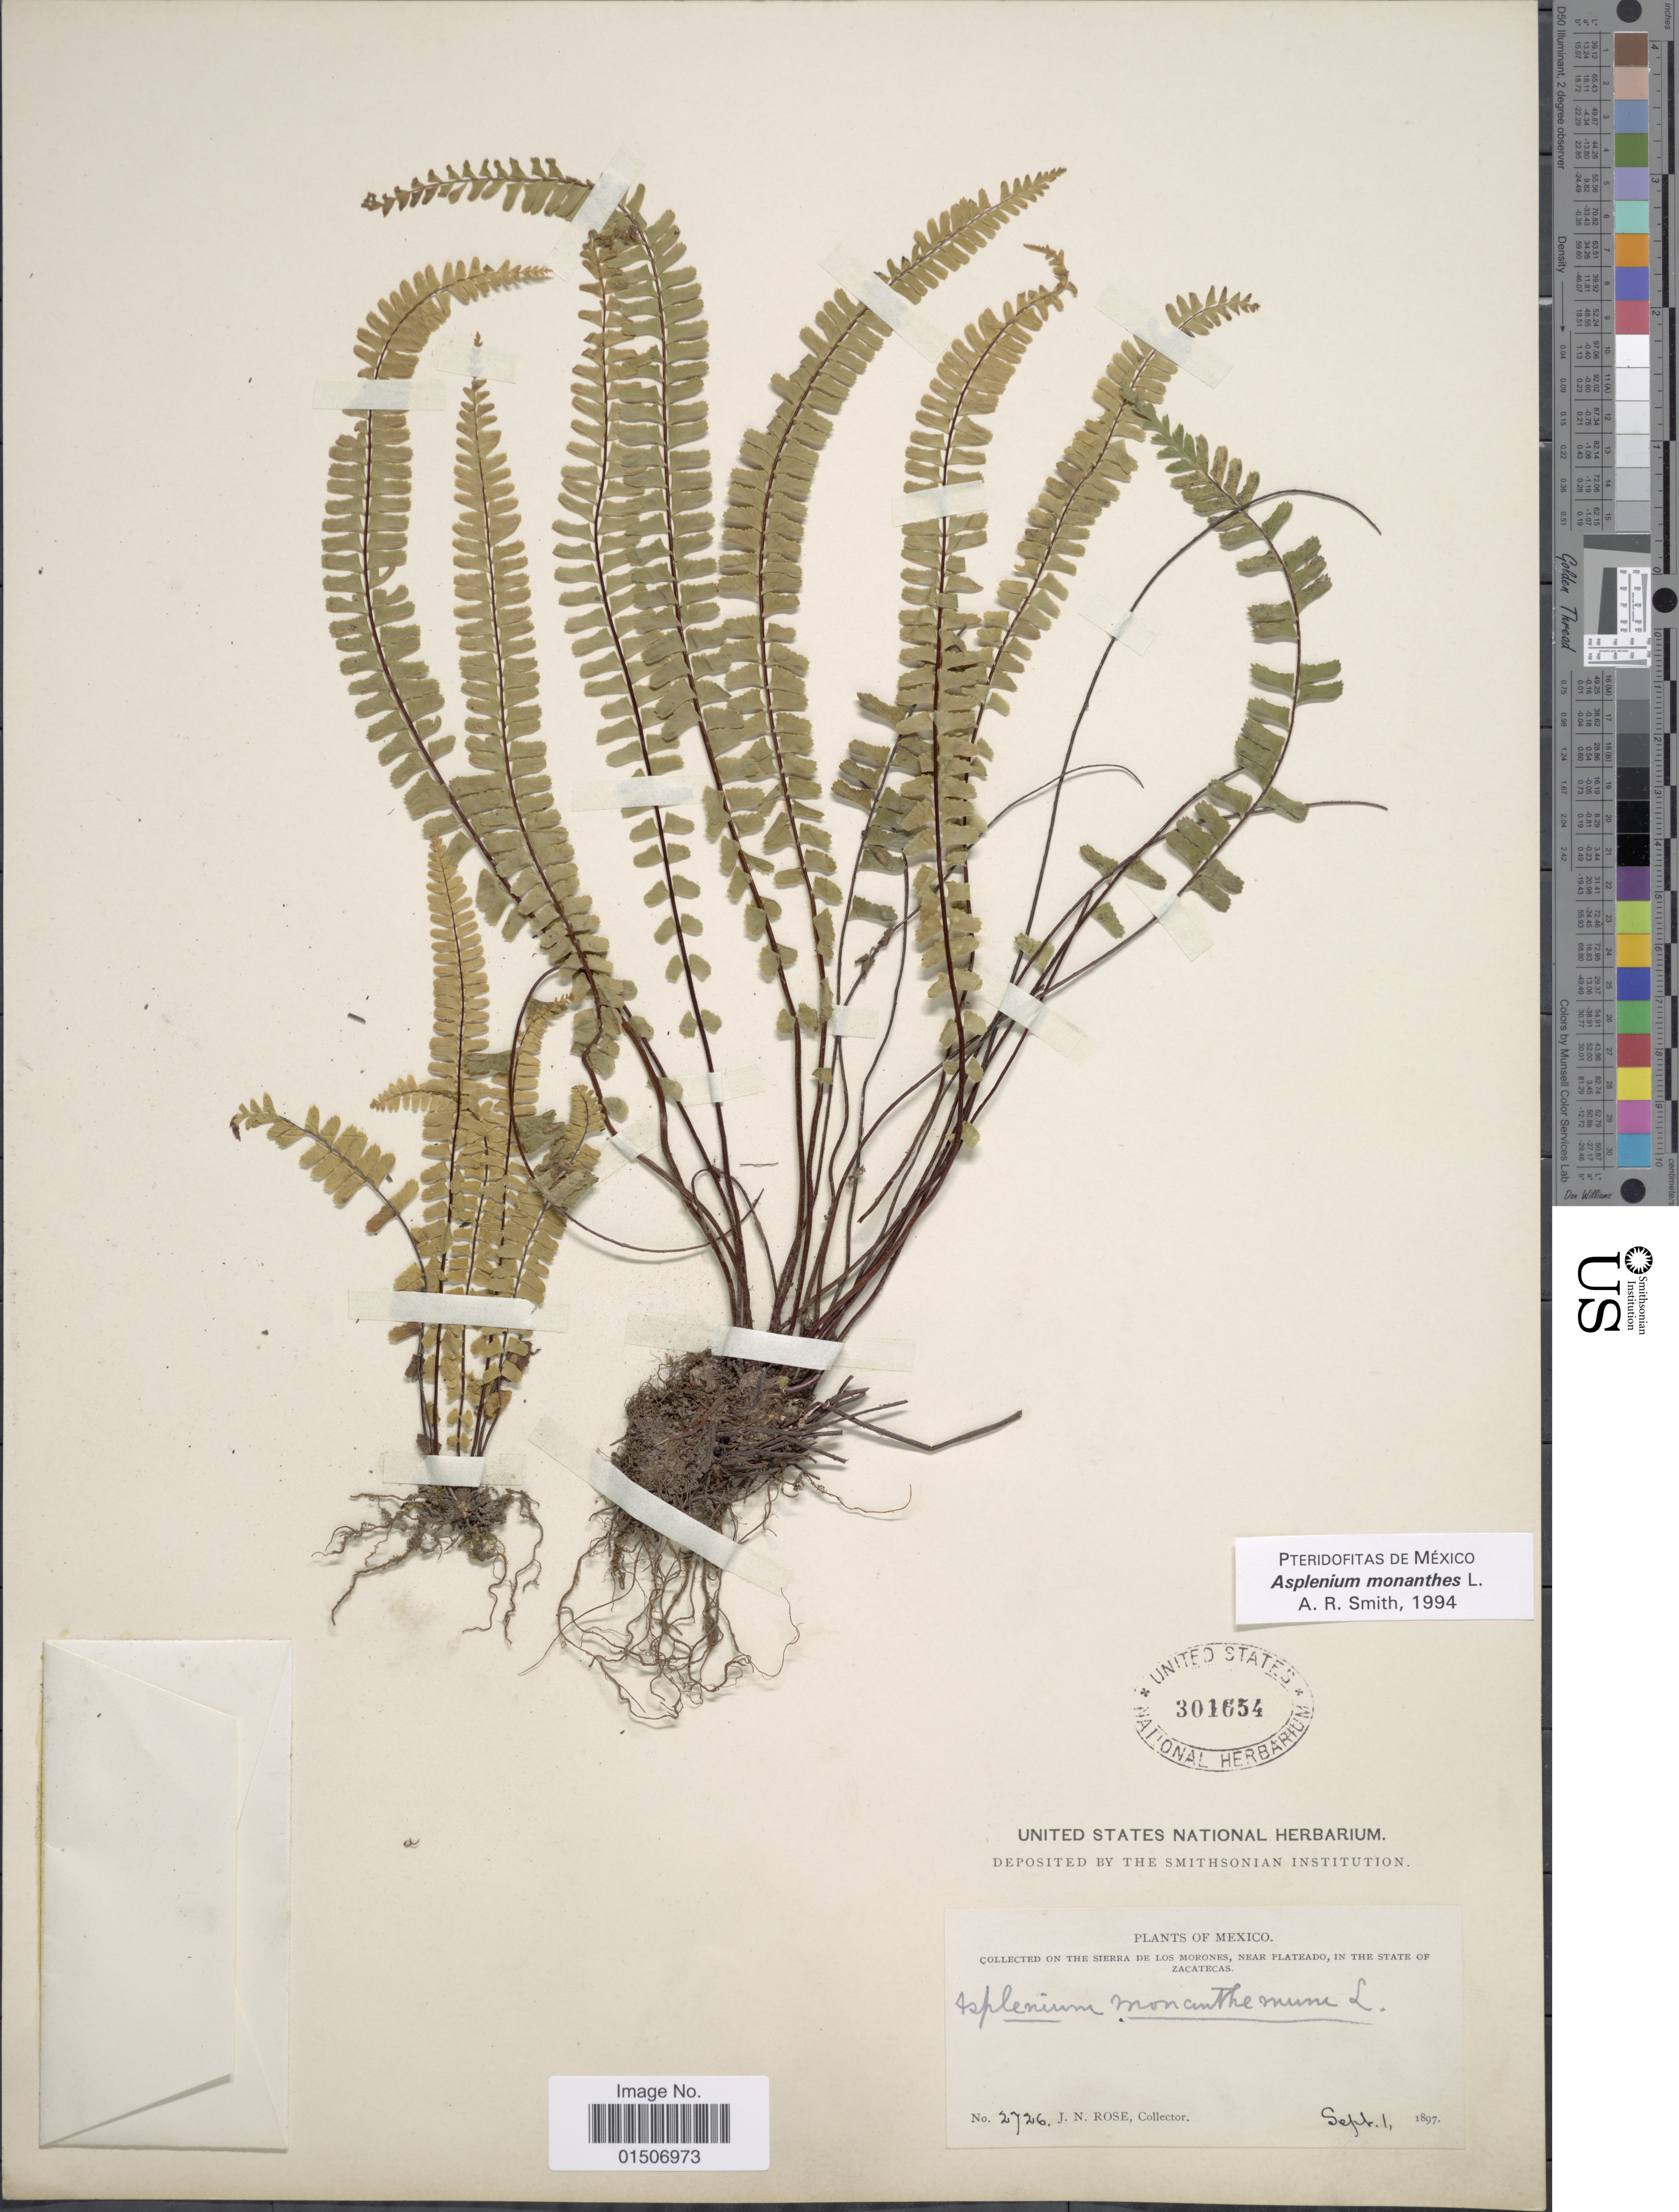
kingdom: Plantae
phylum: Tracheophyta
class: Polypodiopsida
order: Polypodiales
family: Aspleniaceae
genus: Asplenium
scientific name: Asplenium monanthes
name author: L.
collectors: J. N. Rose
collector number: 2726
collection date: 1897-09-01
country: Mexico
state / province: Zacatecas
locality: On the Sierra de Los Morones, near Plateado, in the state of Zacatecas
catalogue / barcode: US 301654